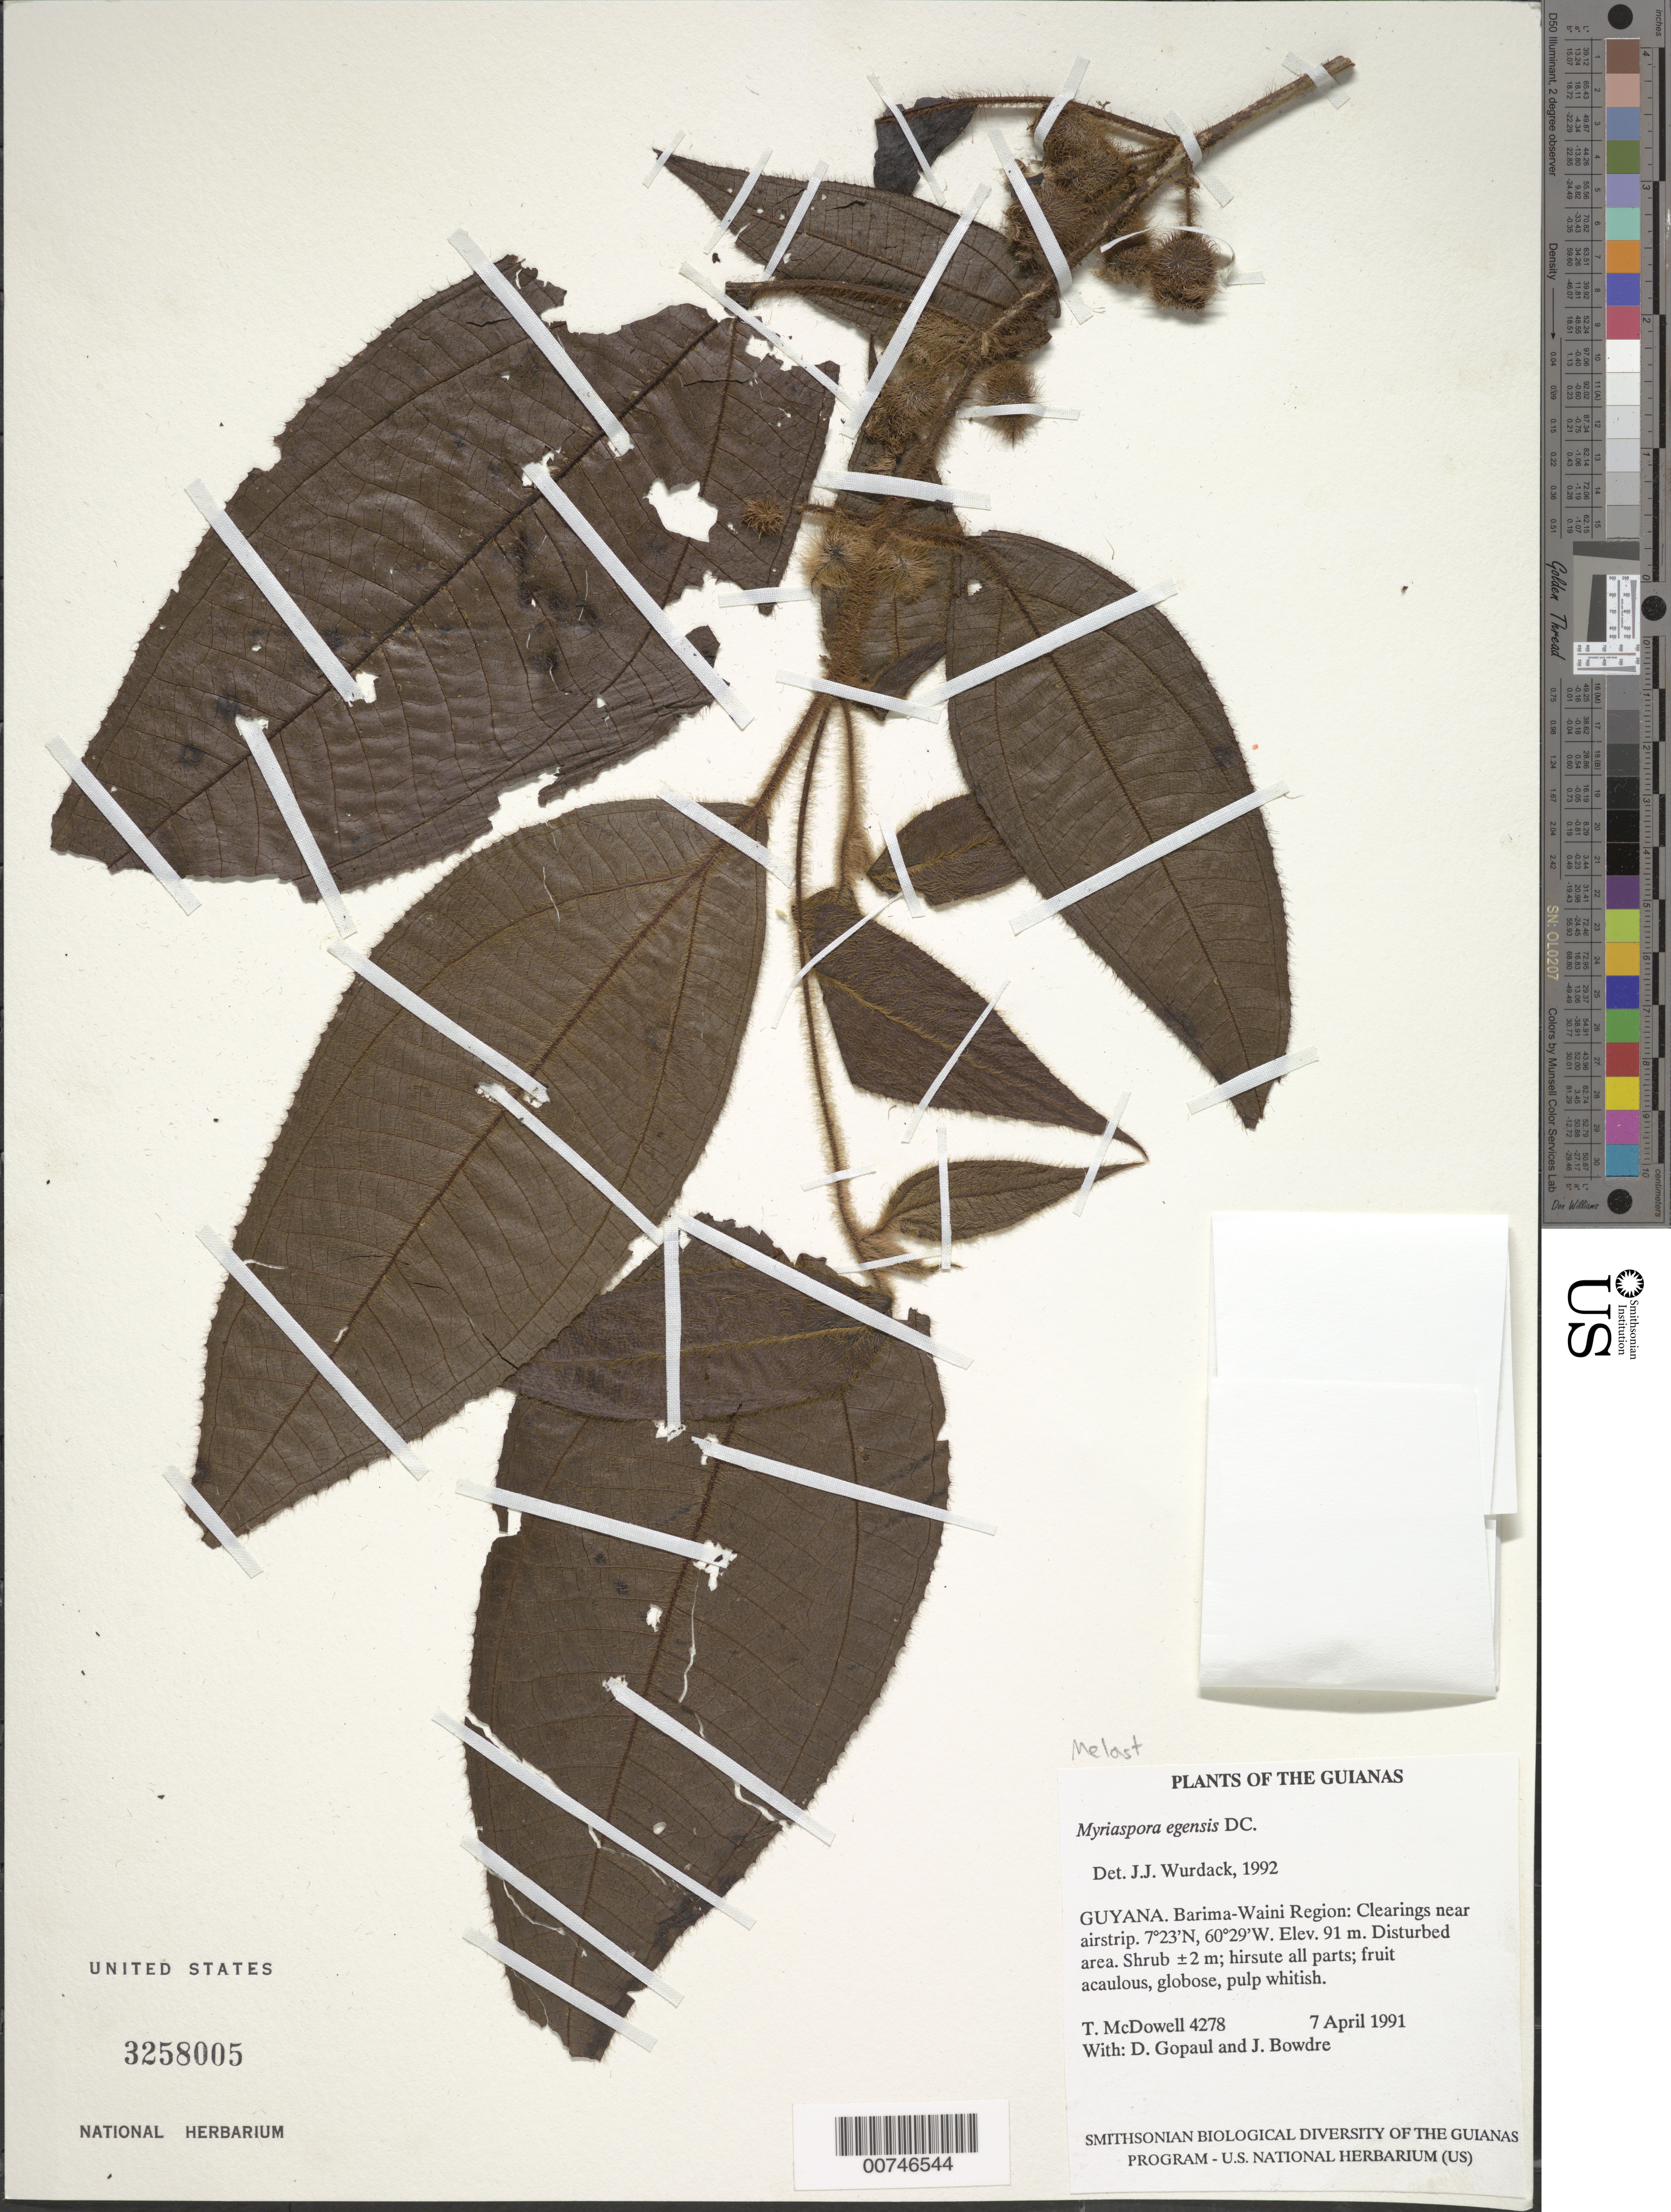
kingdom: Plantae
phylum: Tracheophyta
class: Magnoliopsida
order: Myrtales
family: Melastomataceae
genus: Bellucia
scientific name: Bellucia egensis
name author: (DC.) Penneys et al.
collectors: T. McDowell, D. Gopaul & J. Bowdre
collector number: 4278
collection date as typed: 7 April 1991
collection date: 1991-04-07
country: Guyana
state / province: Barima-Waini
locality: Baramita. Clearings near airstrip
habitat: Disturbed area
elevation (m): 91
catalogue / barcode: US 3258005